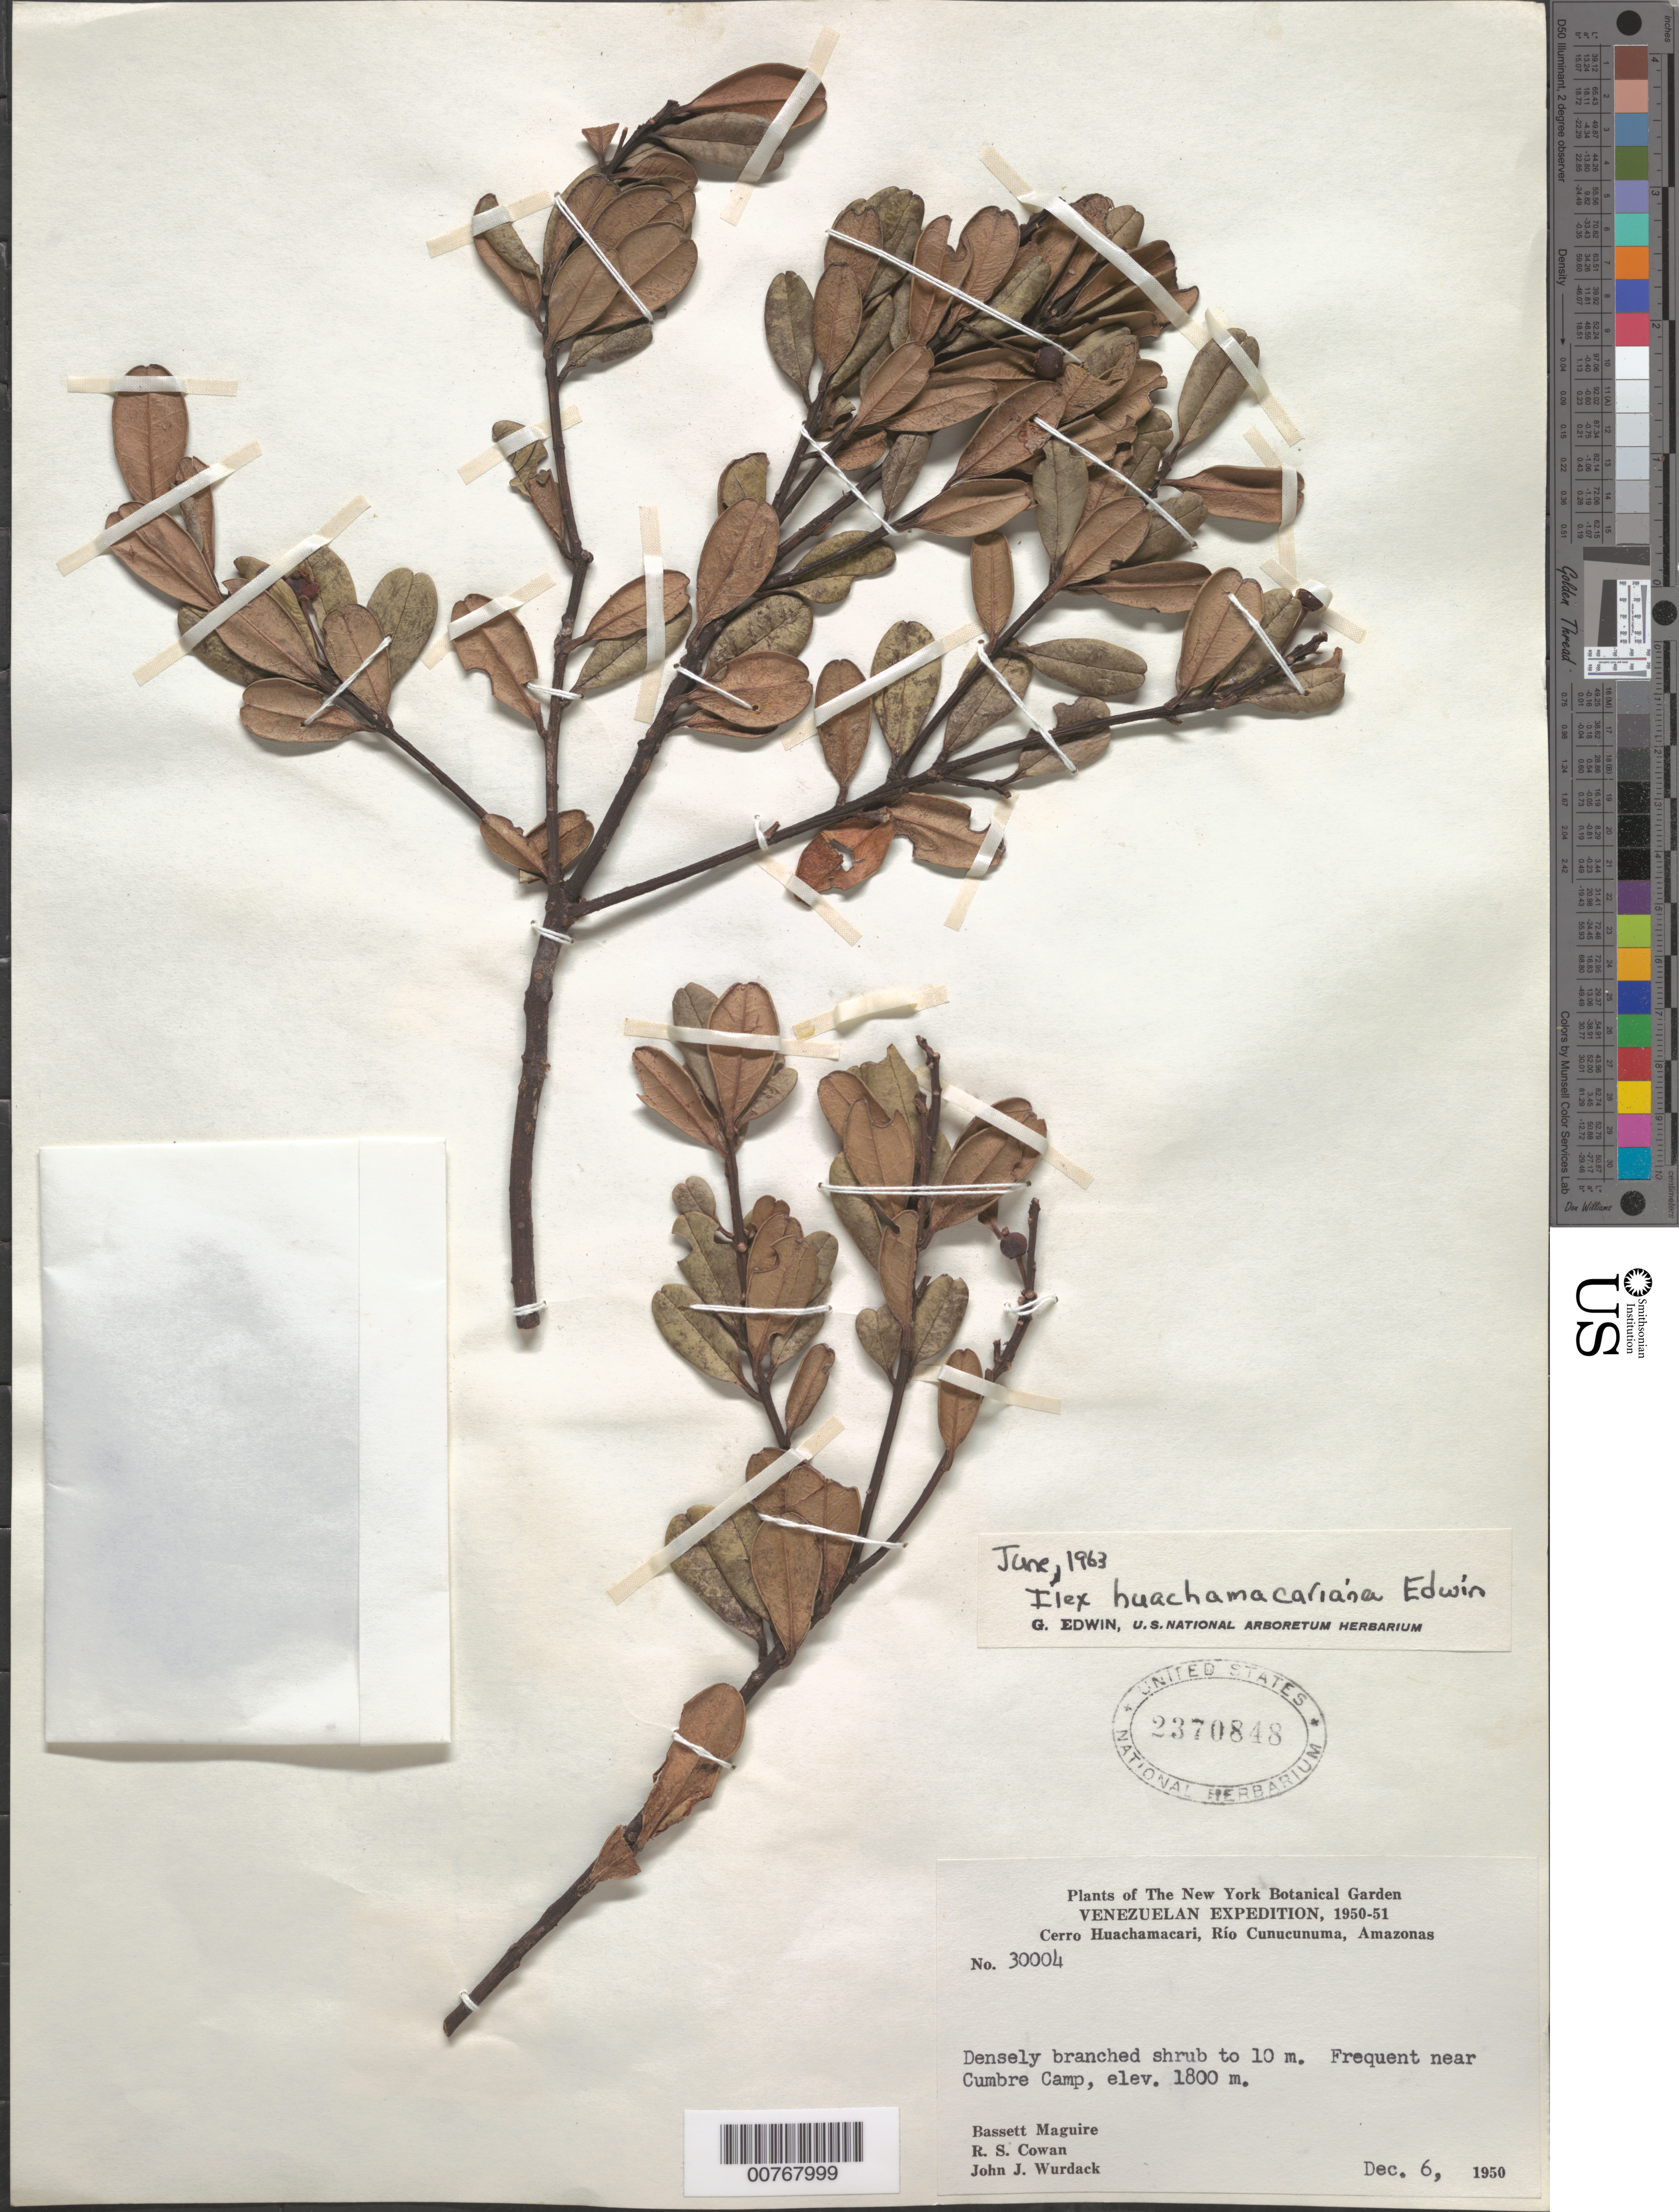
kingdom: Plantae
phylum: Tracheophyta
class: Magnoliopsida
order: Aquifoliales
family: Aquifoliaceae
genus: Ilex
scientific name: Ilex huachamacariana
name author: Edwin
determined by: Edwin, G.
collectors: B. Maguire, R. S. Cowan & J. J. Wurdack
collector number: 30004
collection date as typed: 6-Dec-50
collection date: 1950-12-06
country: Venezuela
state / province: Amazonas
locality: Cerro Huachamacari, Río Cunucunuma, near Cumbre Camp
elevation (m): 1800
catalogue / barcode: US 2370848